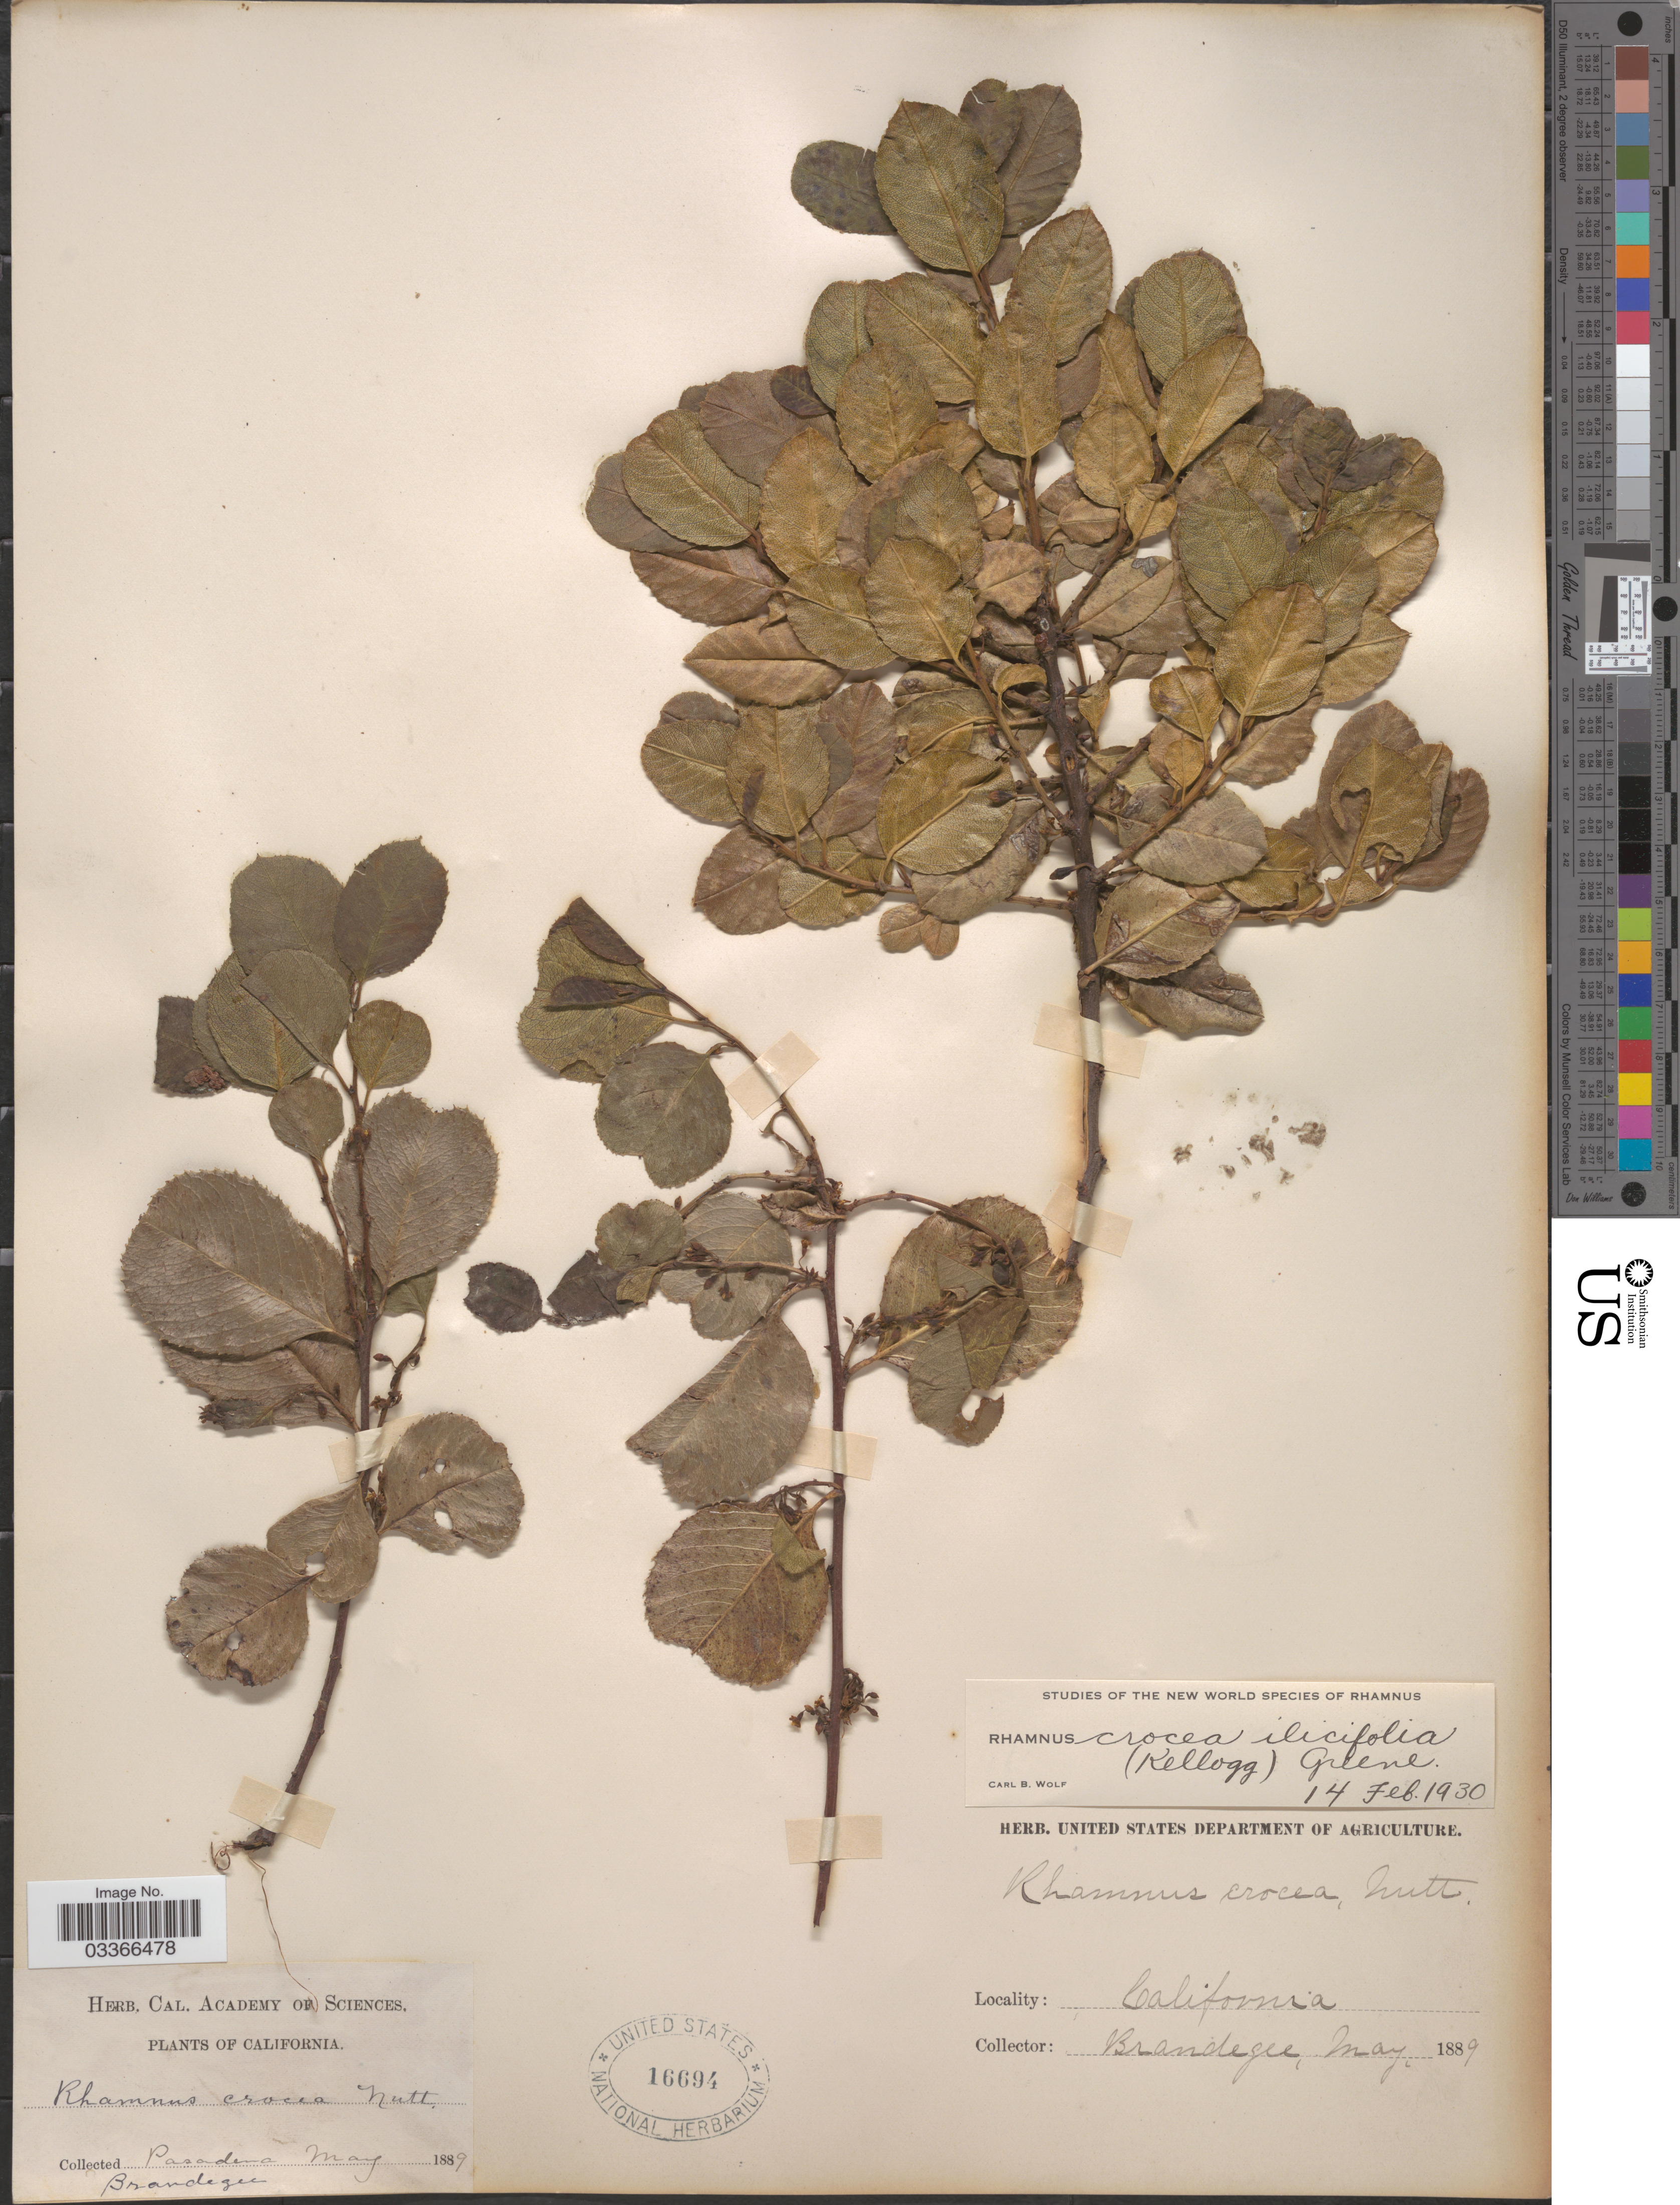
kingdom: Plantae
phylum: Tracheophyta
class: Magnoliopsida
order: Rosales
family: Rhamnaceae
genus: Rhamnus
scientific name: Rhamnus crocea var. ilicifolia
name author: (Kellogg) Greene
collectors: -- Brandegee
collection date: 1889-05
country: United States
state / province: California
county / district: Los Angeles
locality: Pasadena.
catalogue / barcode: US 16694